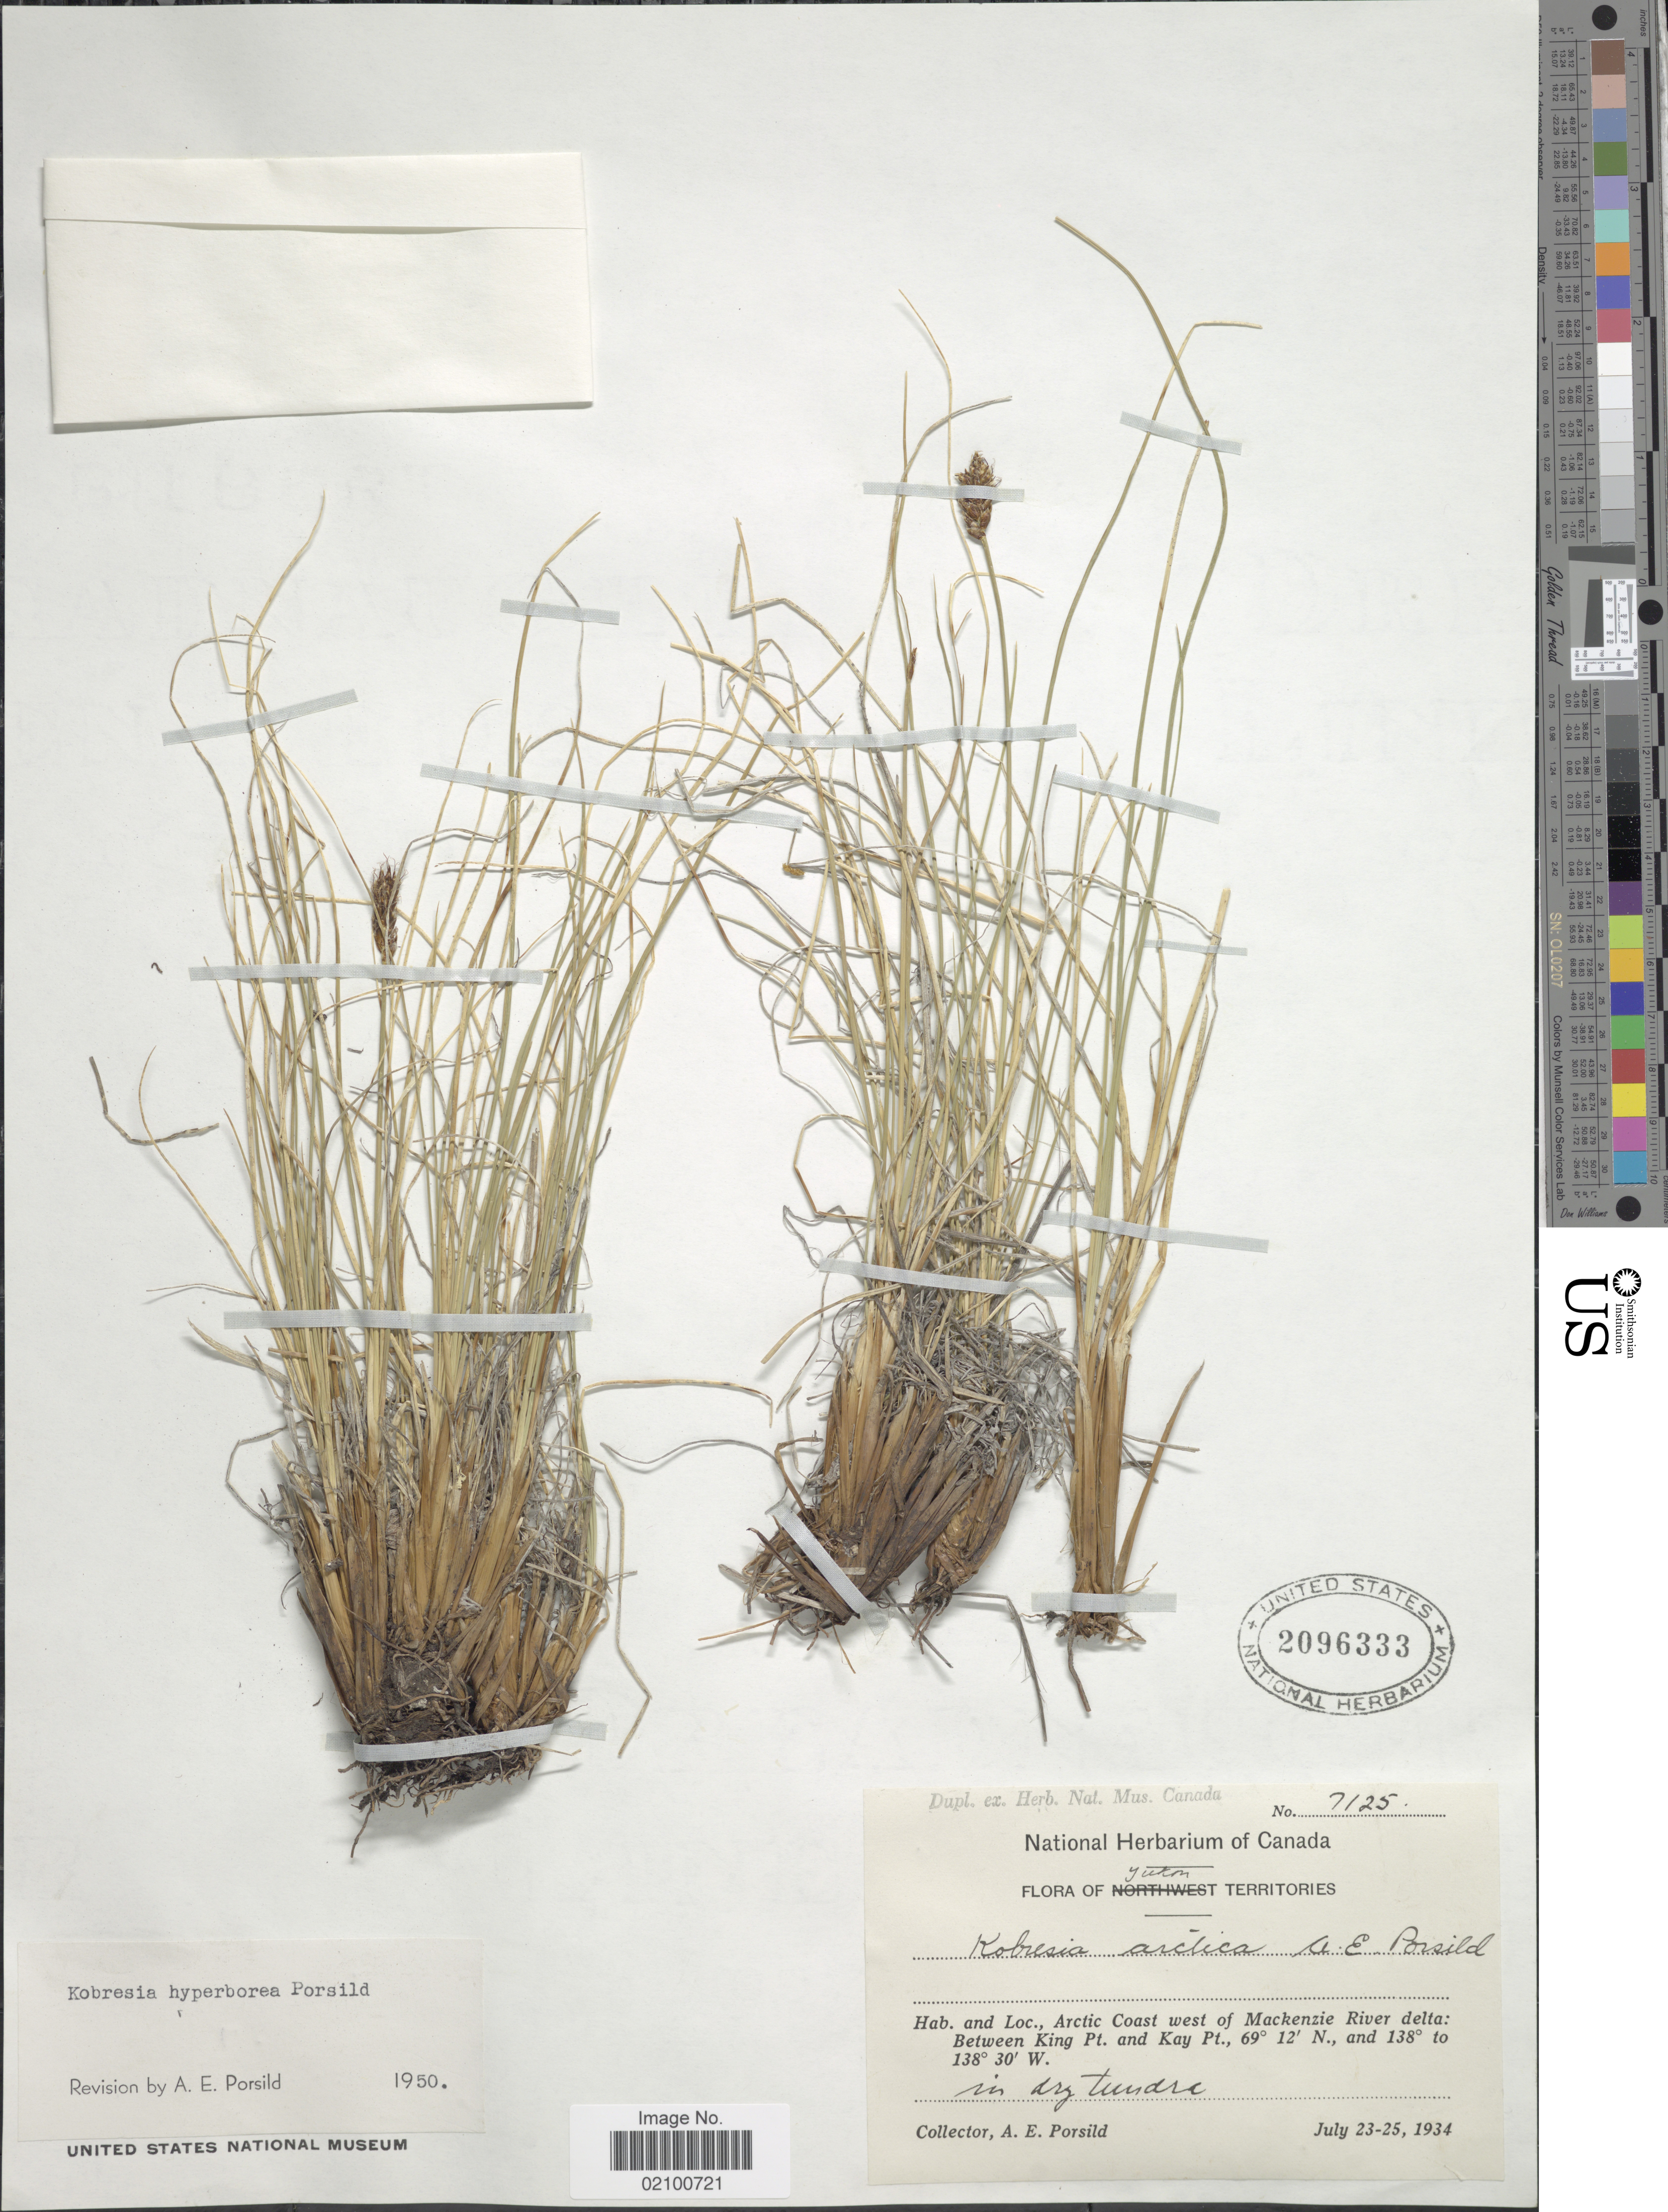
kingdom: Plantae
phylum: Tracheophyta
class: Liliopsida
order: Poales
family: Cyperaceae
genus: Carex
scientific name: Carex borealipolaris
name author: S.R. Zhang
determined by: Strong, M. T., (US), Smithsonian Institution - National Museum of Natural History (UNITED STATES)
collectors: A. E. Porsild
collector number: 7125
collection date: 1934-07-23/1934-07-25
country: Canada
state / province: Yukon Territory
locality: Arctic Coast west of Mackenzie River delta, between King Pt. and Kay Pt.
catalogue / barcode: US 2096333